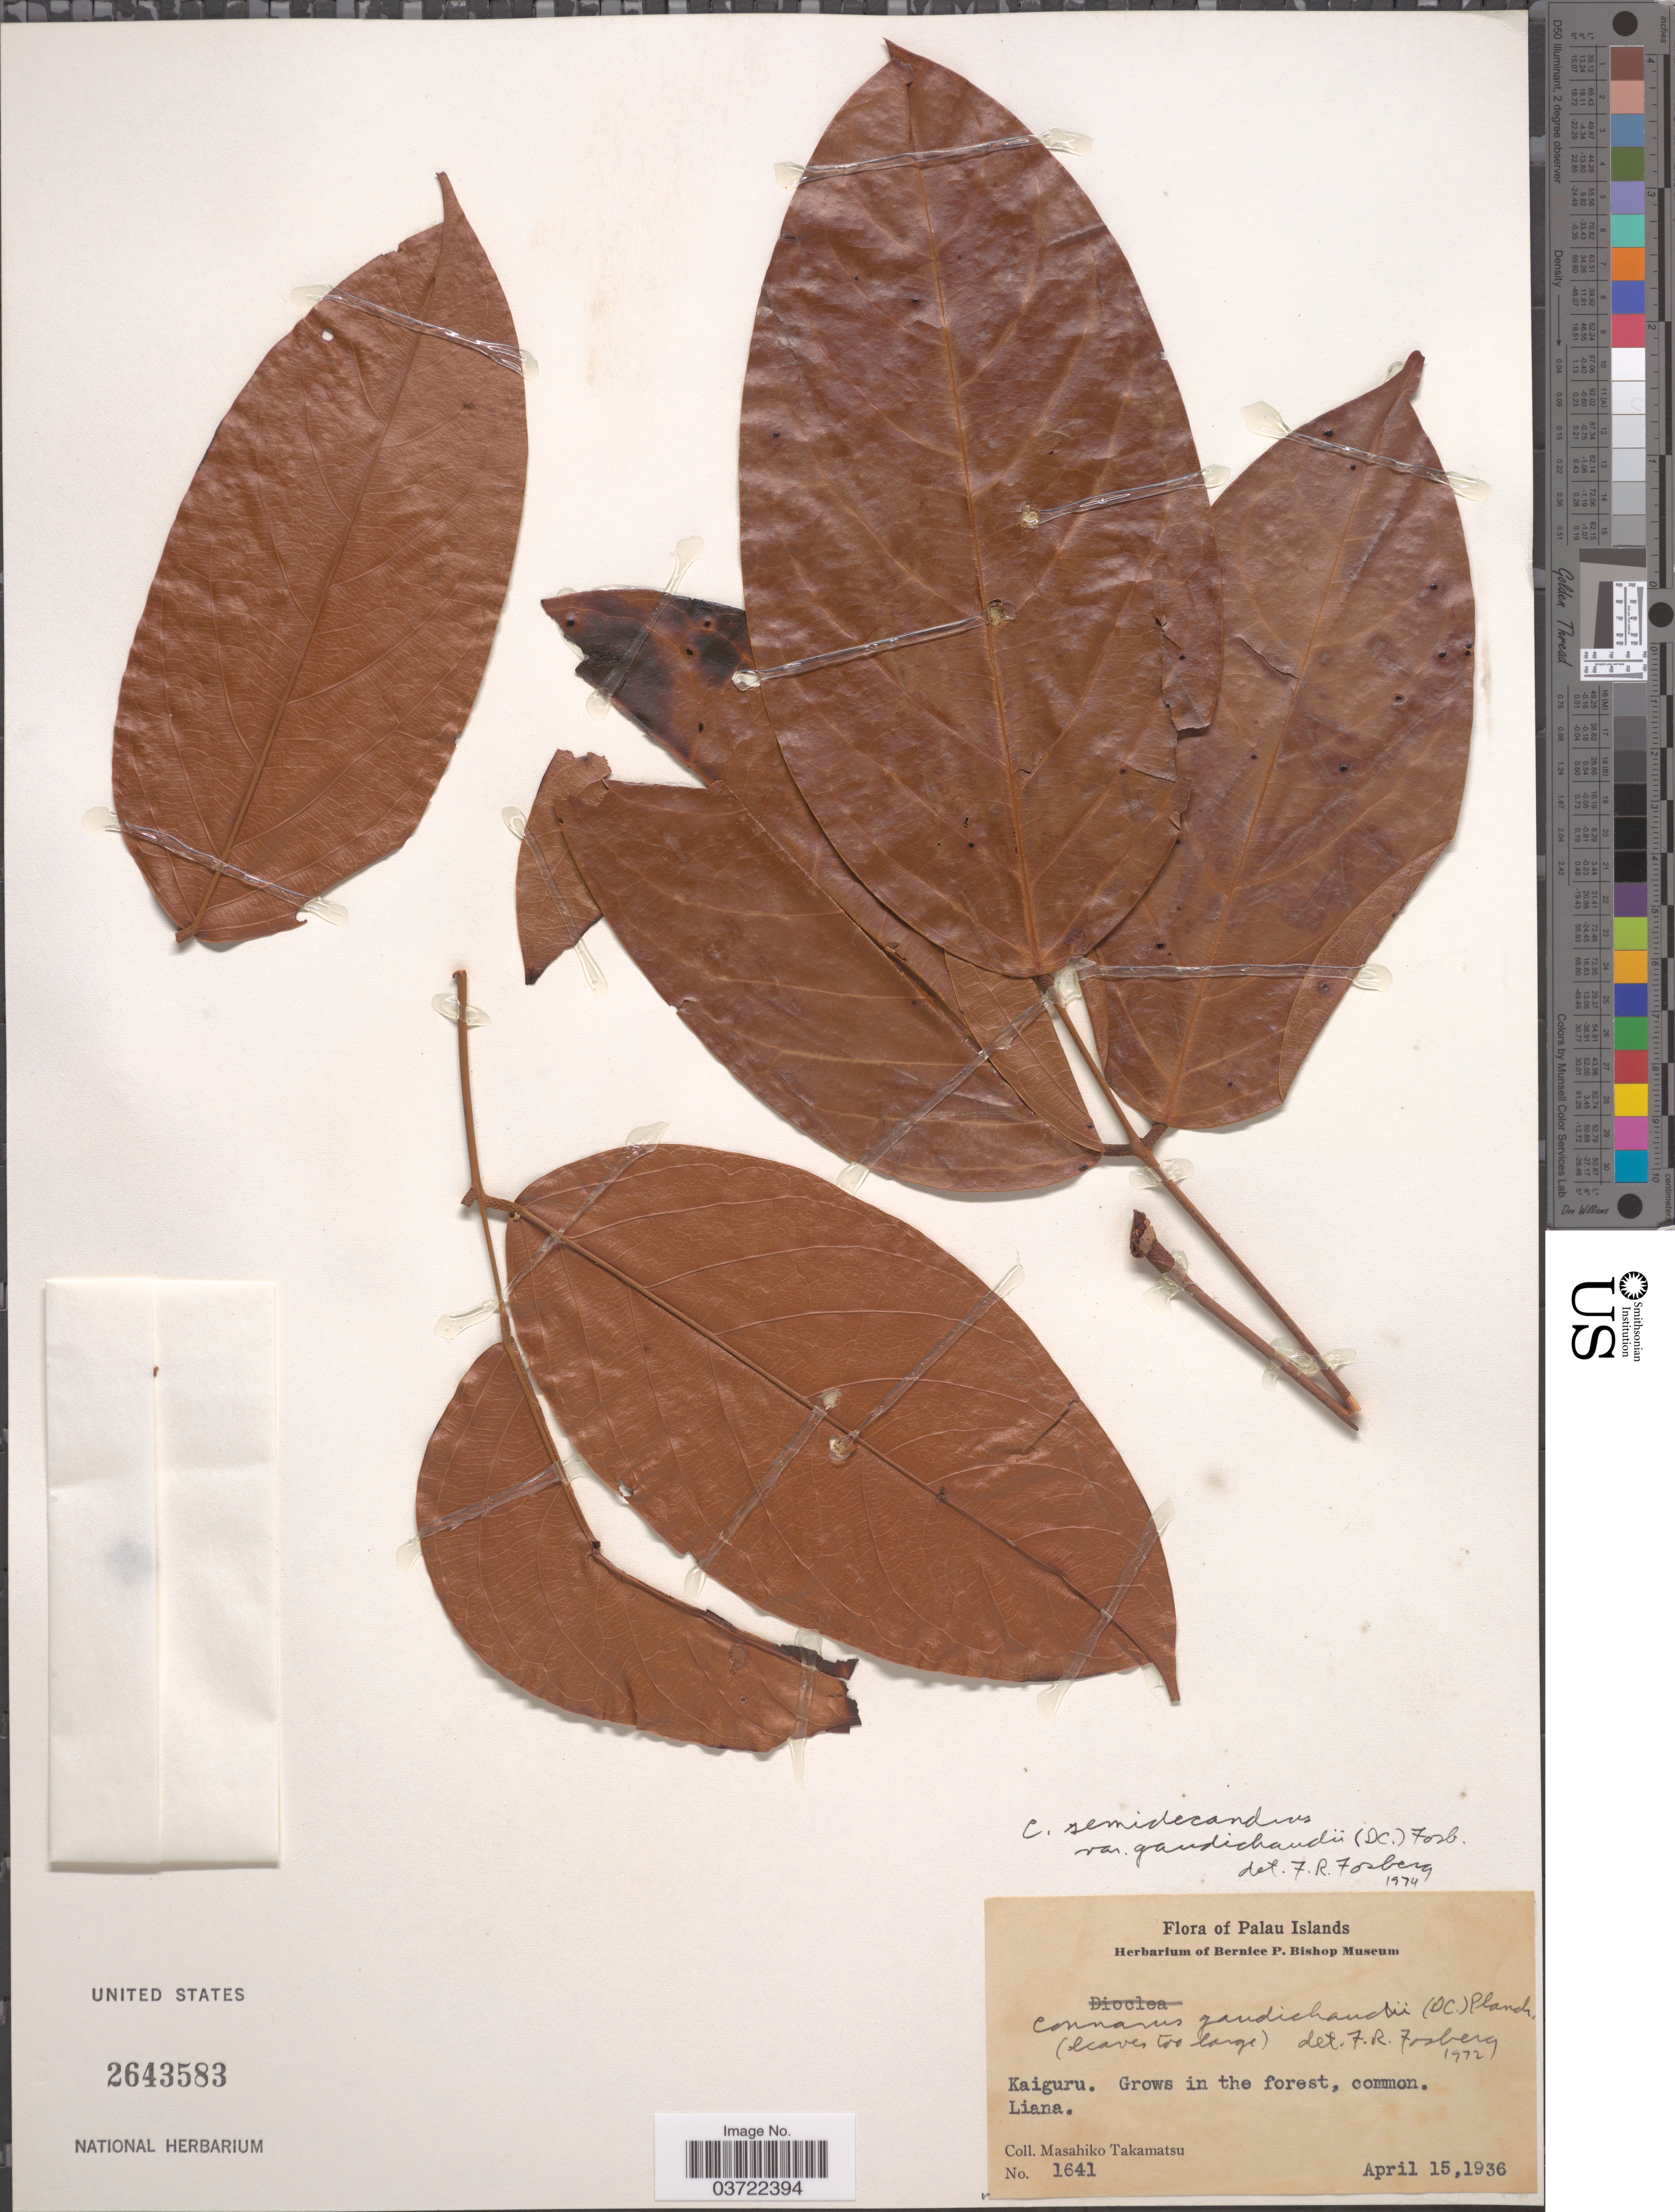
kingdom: Plantae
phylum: Tracheophyta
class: Magnoliopsida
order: Oxalidales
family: Connaraceae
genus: Connarus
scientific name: Connarus semidecandrus var. gaudichaudii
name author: (DC.) Fosberg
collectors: M. Takamatsu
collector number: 1641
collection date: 1936-04-15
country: Palau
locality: Palau Islands. Kaiguru.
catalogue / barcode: US 2643583